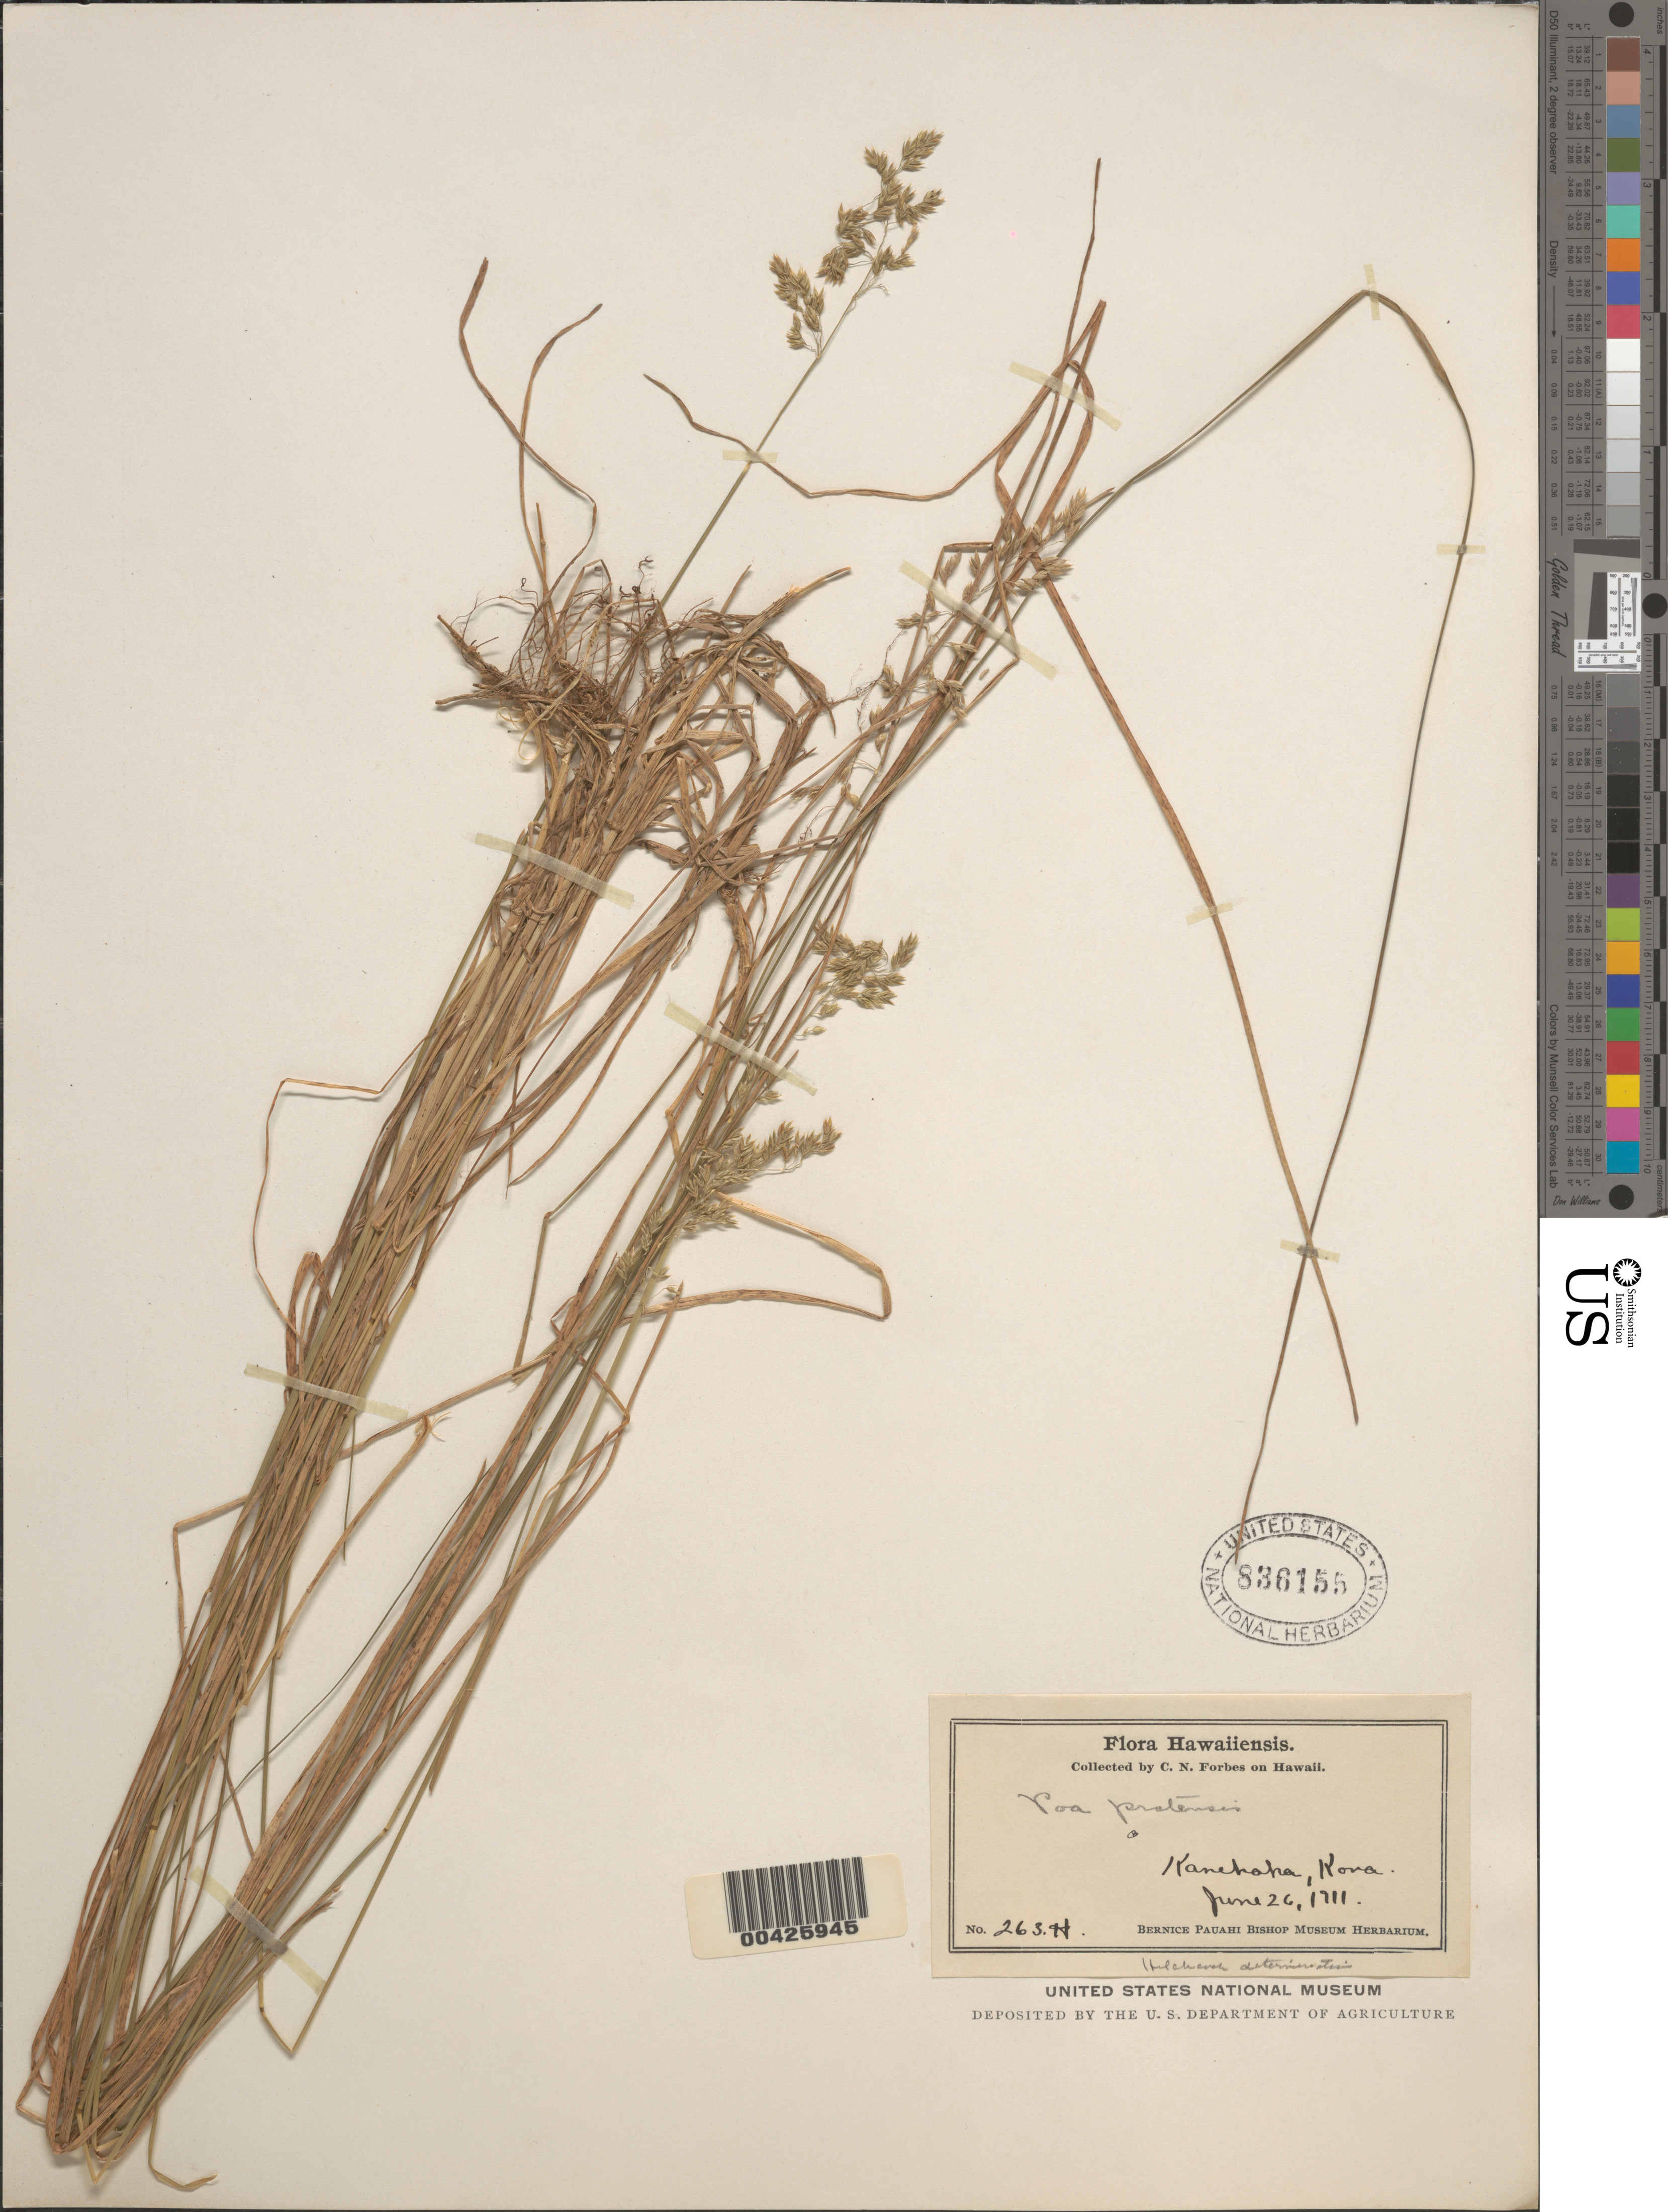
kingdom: Plantae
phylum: Tracheophyta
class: Liliopsida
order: Poales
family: Poaceae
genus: Poa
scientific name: Poa pratensis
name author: L.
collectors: C. N. Forbes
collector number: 263.H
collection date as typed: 26 Jun 1911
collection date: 1911-06-26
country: United States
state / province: Hawaii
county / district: Hawaii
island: Hawaii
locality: Kanehaha, Kona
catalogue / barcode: US 836155